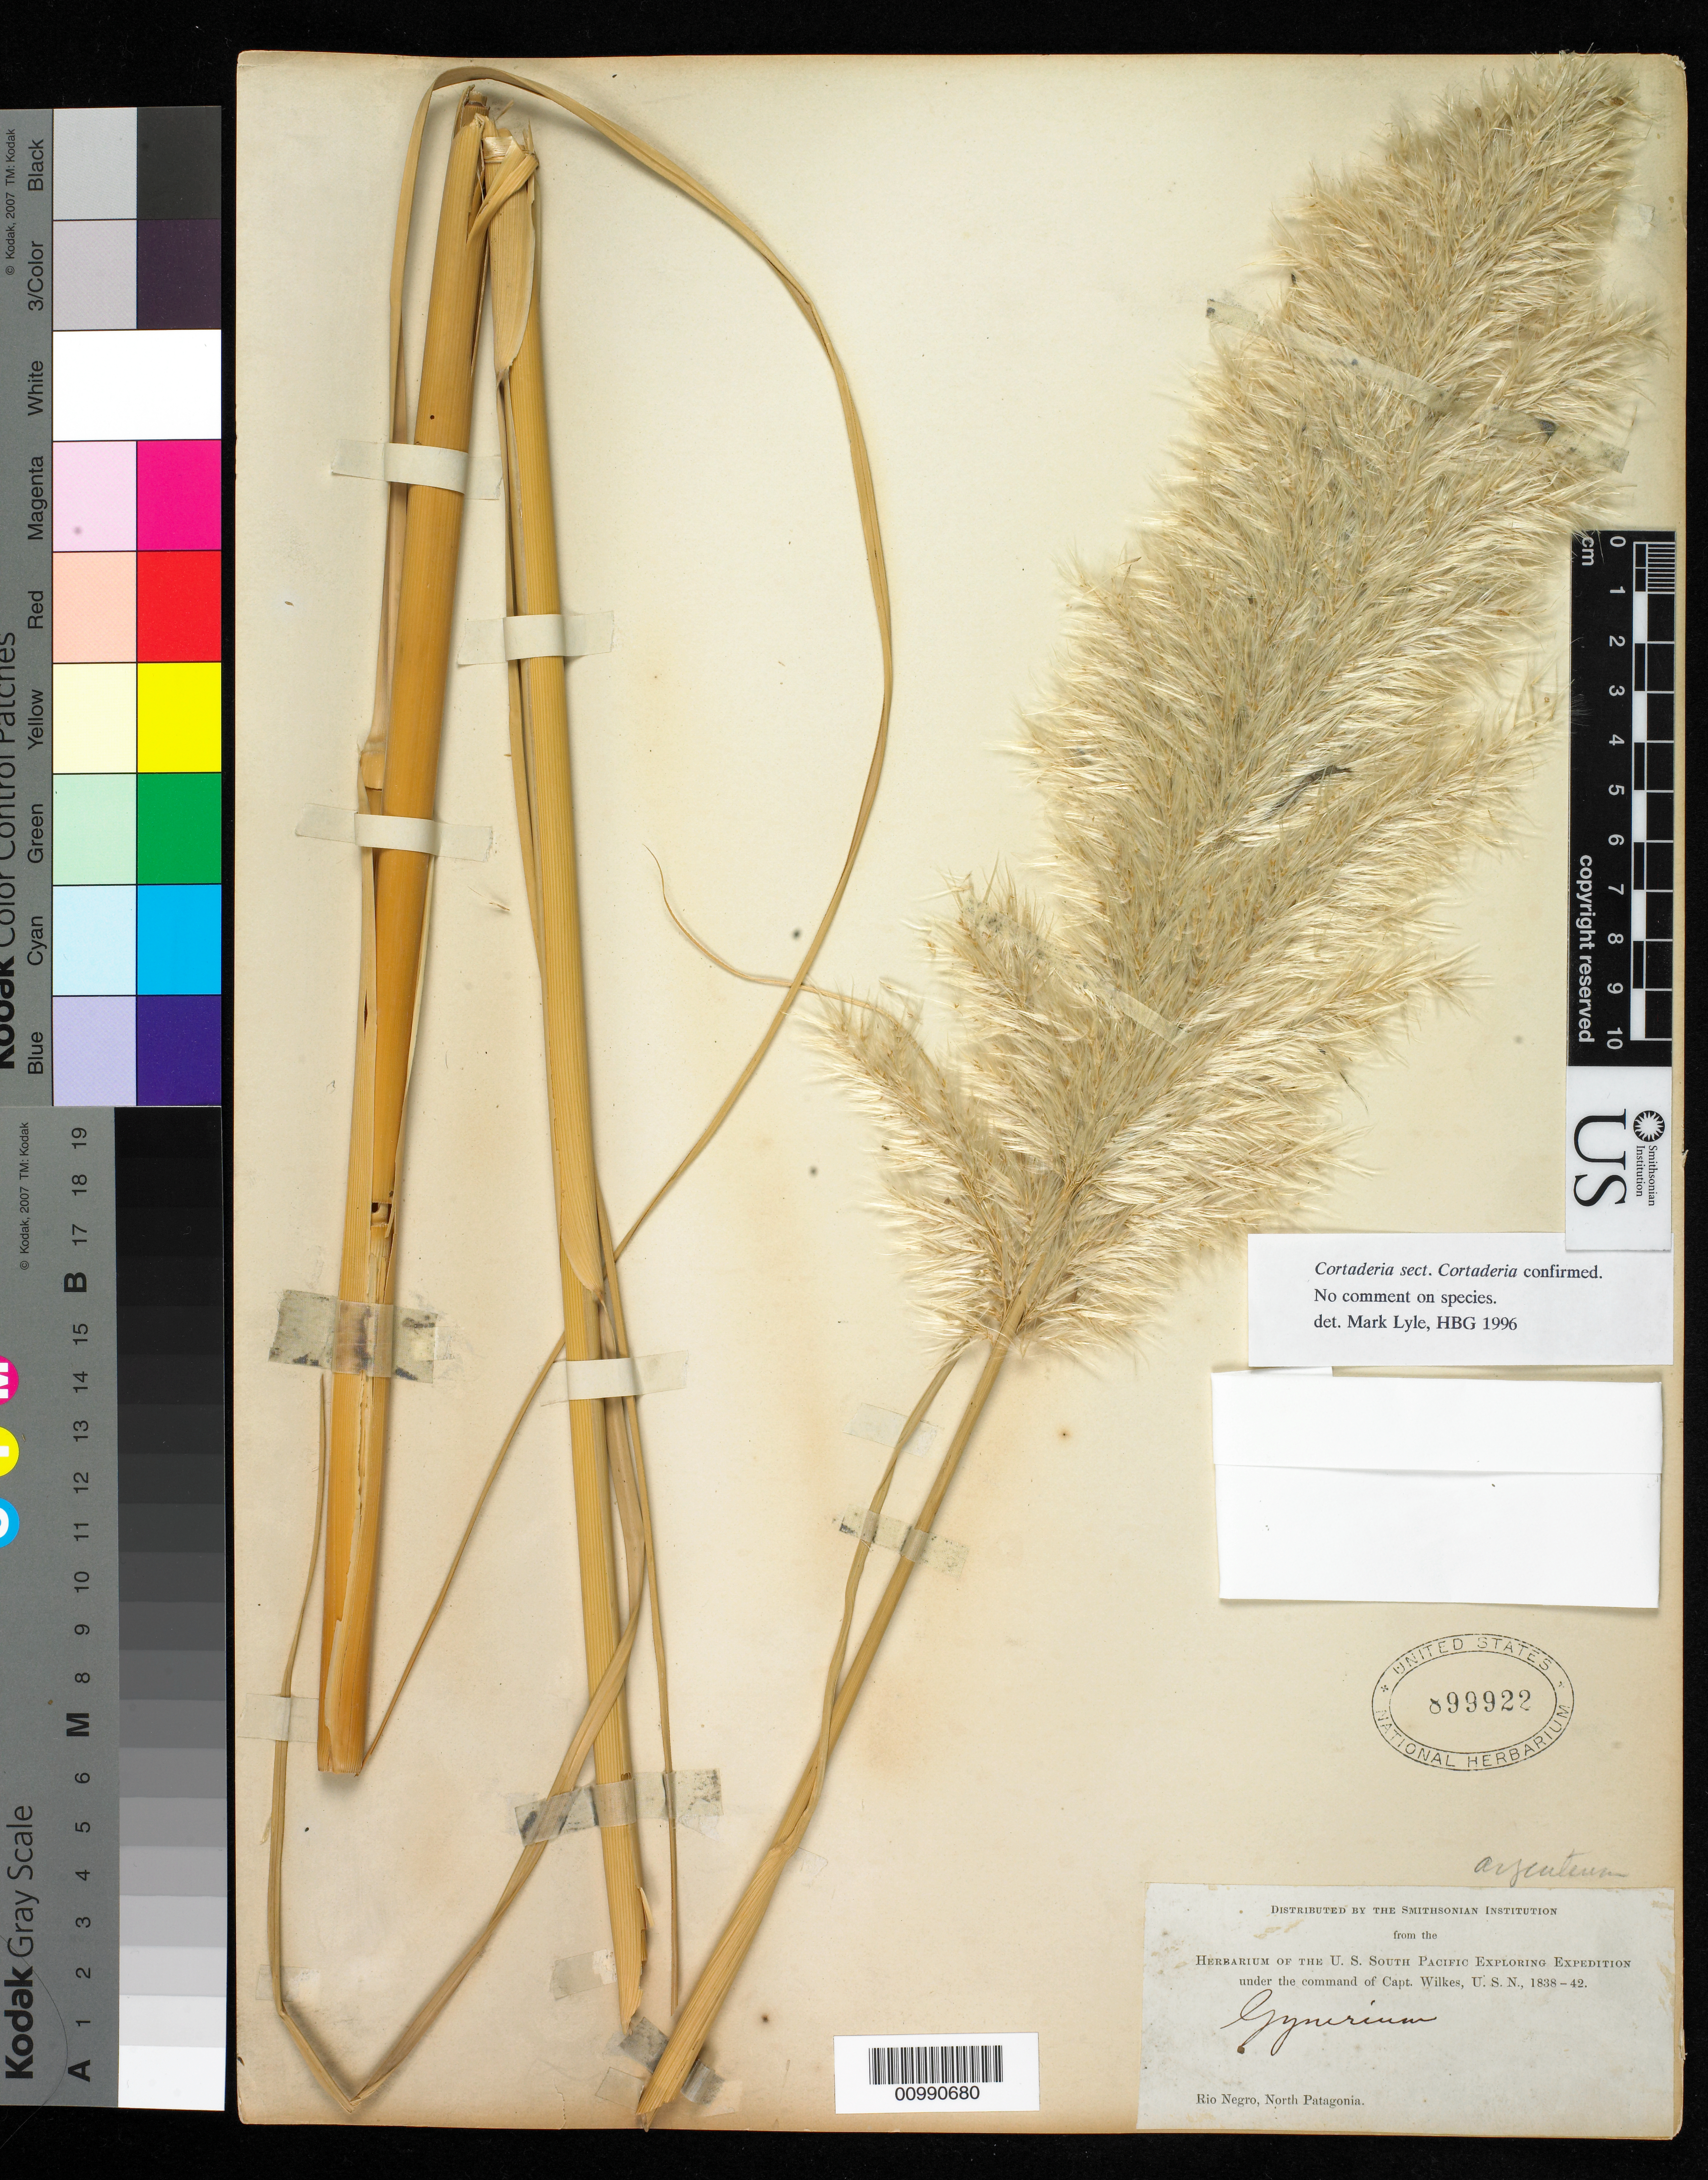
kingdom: Plantae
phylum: Tracheophyta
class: Liliopsida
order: Poales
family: Poaceae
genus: Cortaderia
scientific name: Cortaderia sp.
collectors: Wilkes Explor. Exped.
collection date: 1838/1842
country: Brazil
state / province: Amazonas / Bahia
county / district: Río Negro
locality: Rio Negro, North Patagonia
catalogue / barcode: US 899922